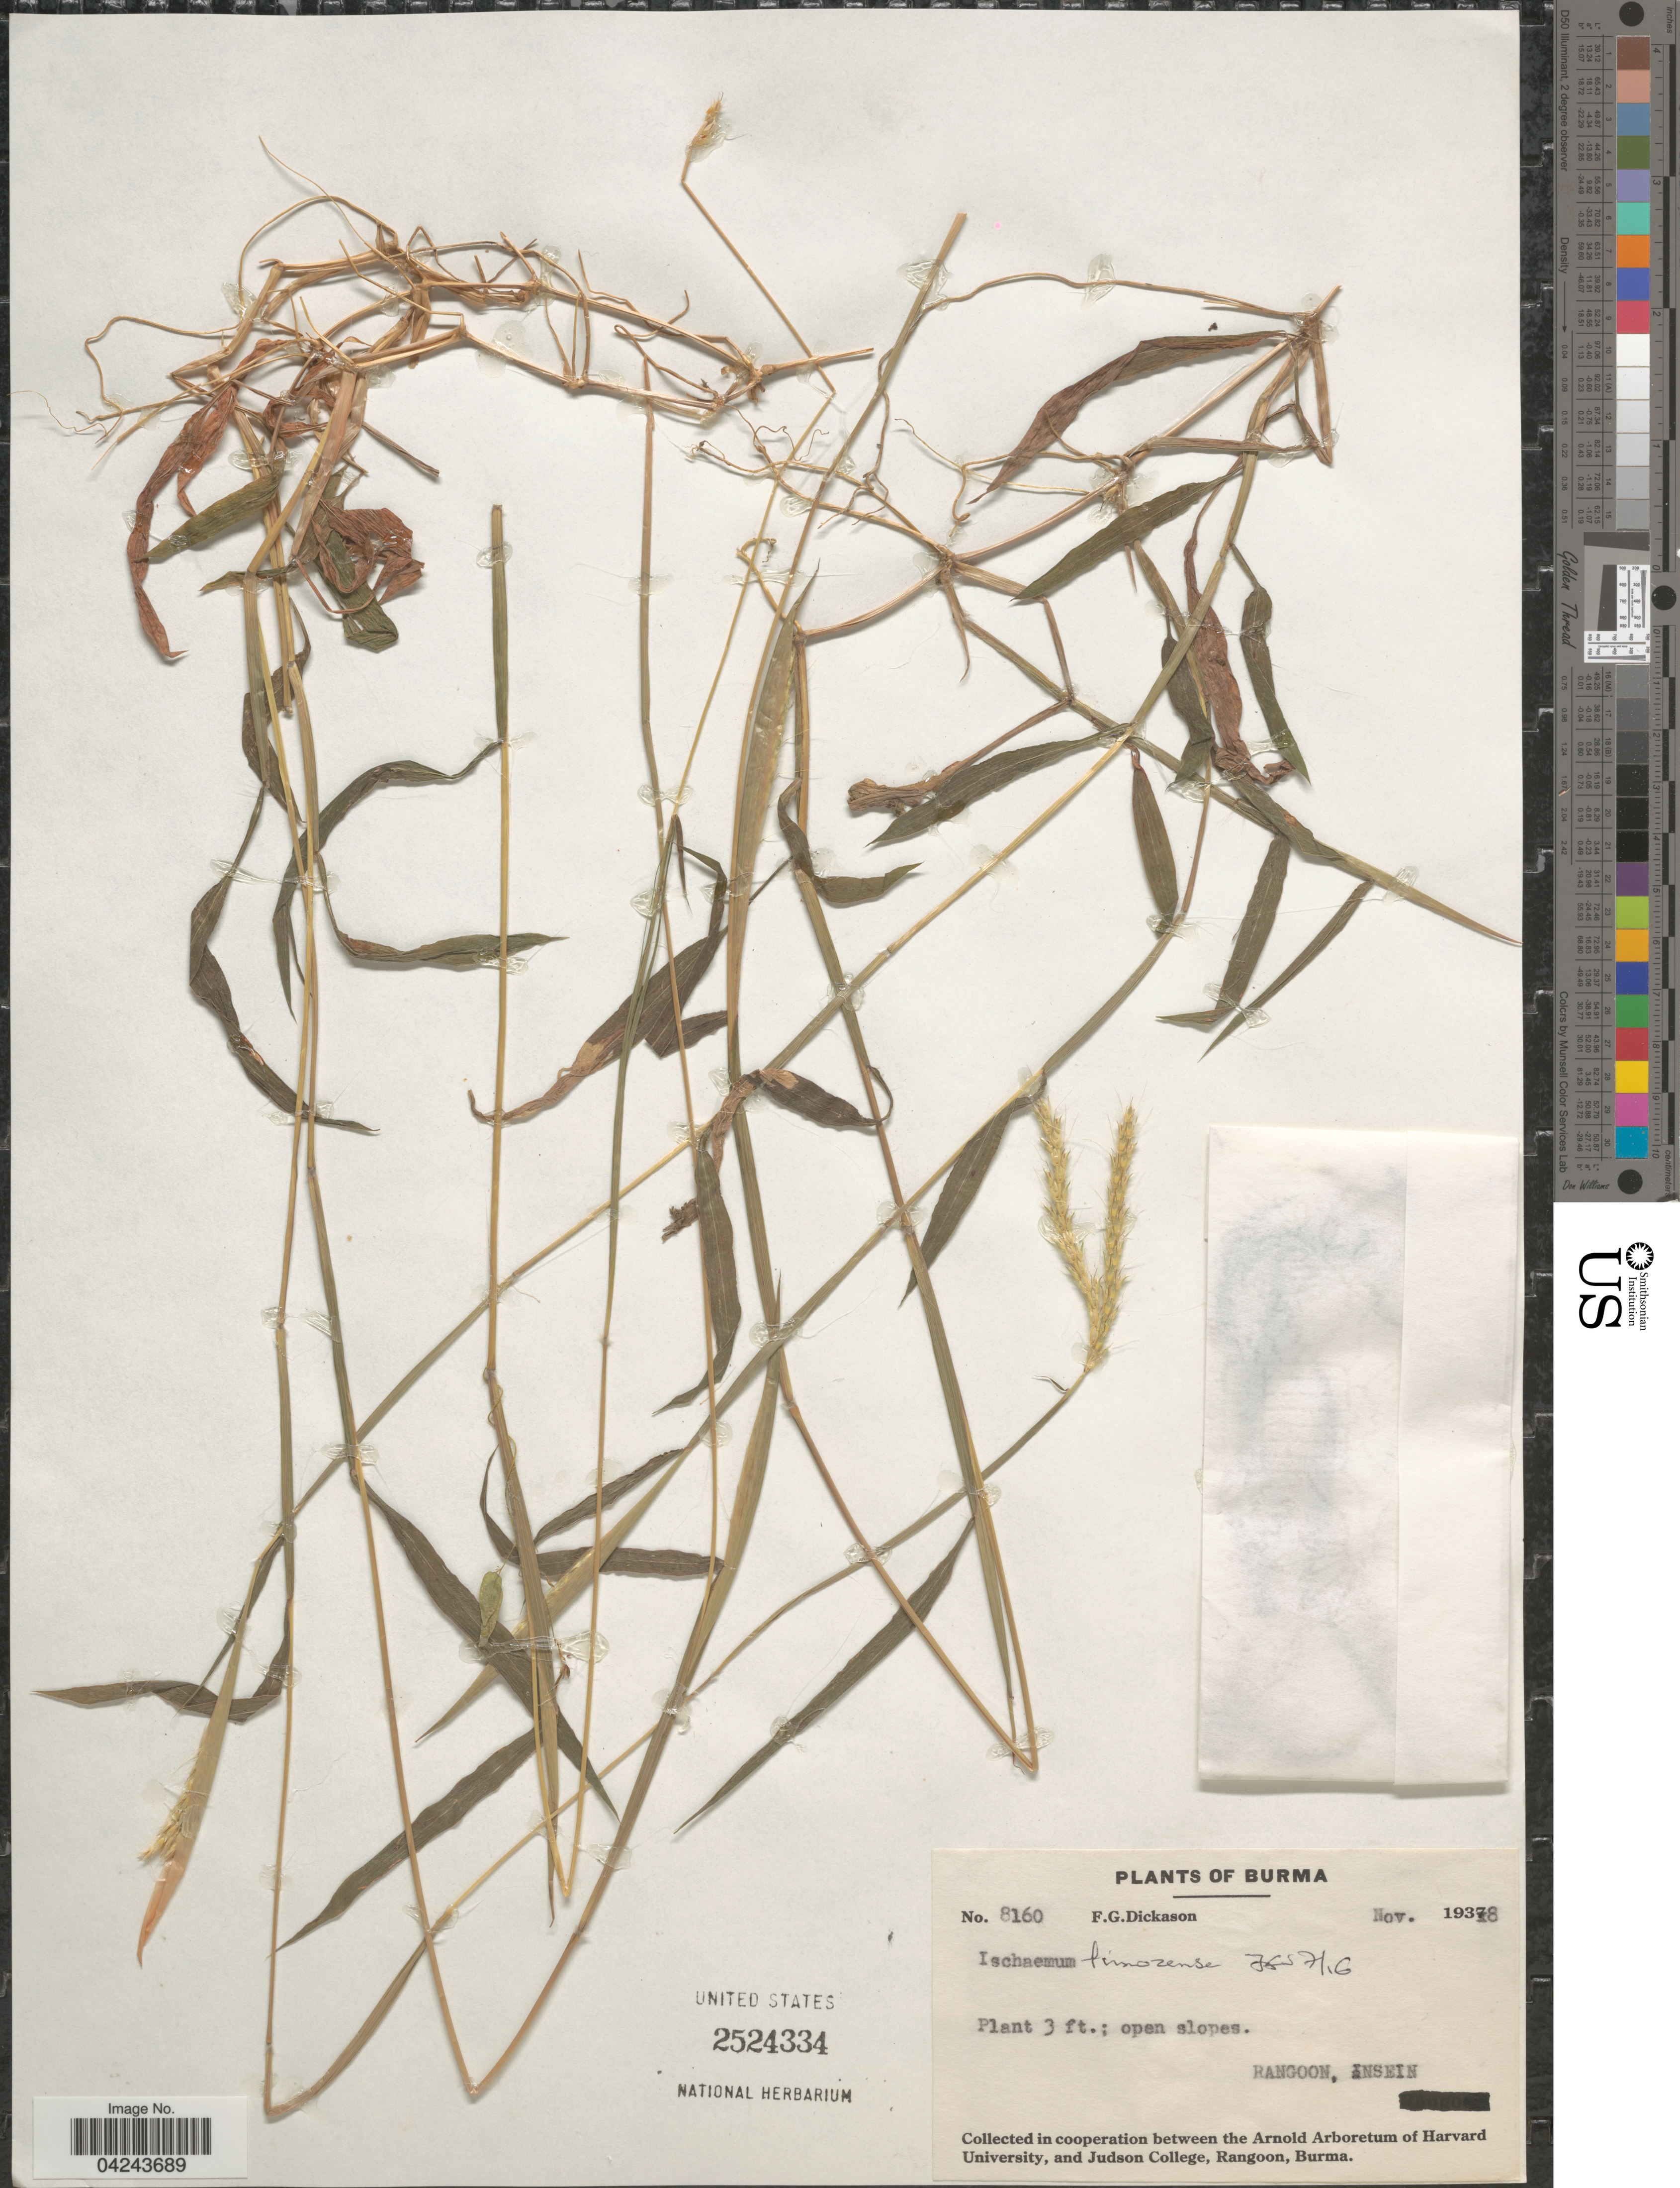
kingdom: Plantae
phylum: Tracheophyta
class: Liliopsida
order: Poales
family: Poaceae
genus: Ischaemum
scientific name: Ischaemum timorense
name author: Kunth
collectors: F. Dickason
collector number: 8160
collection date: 1938-11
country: Myanmar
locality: Burma. Rangoon, Insein.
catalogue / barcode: US 2524334